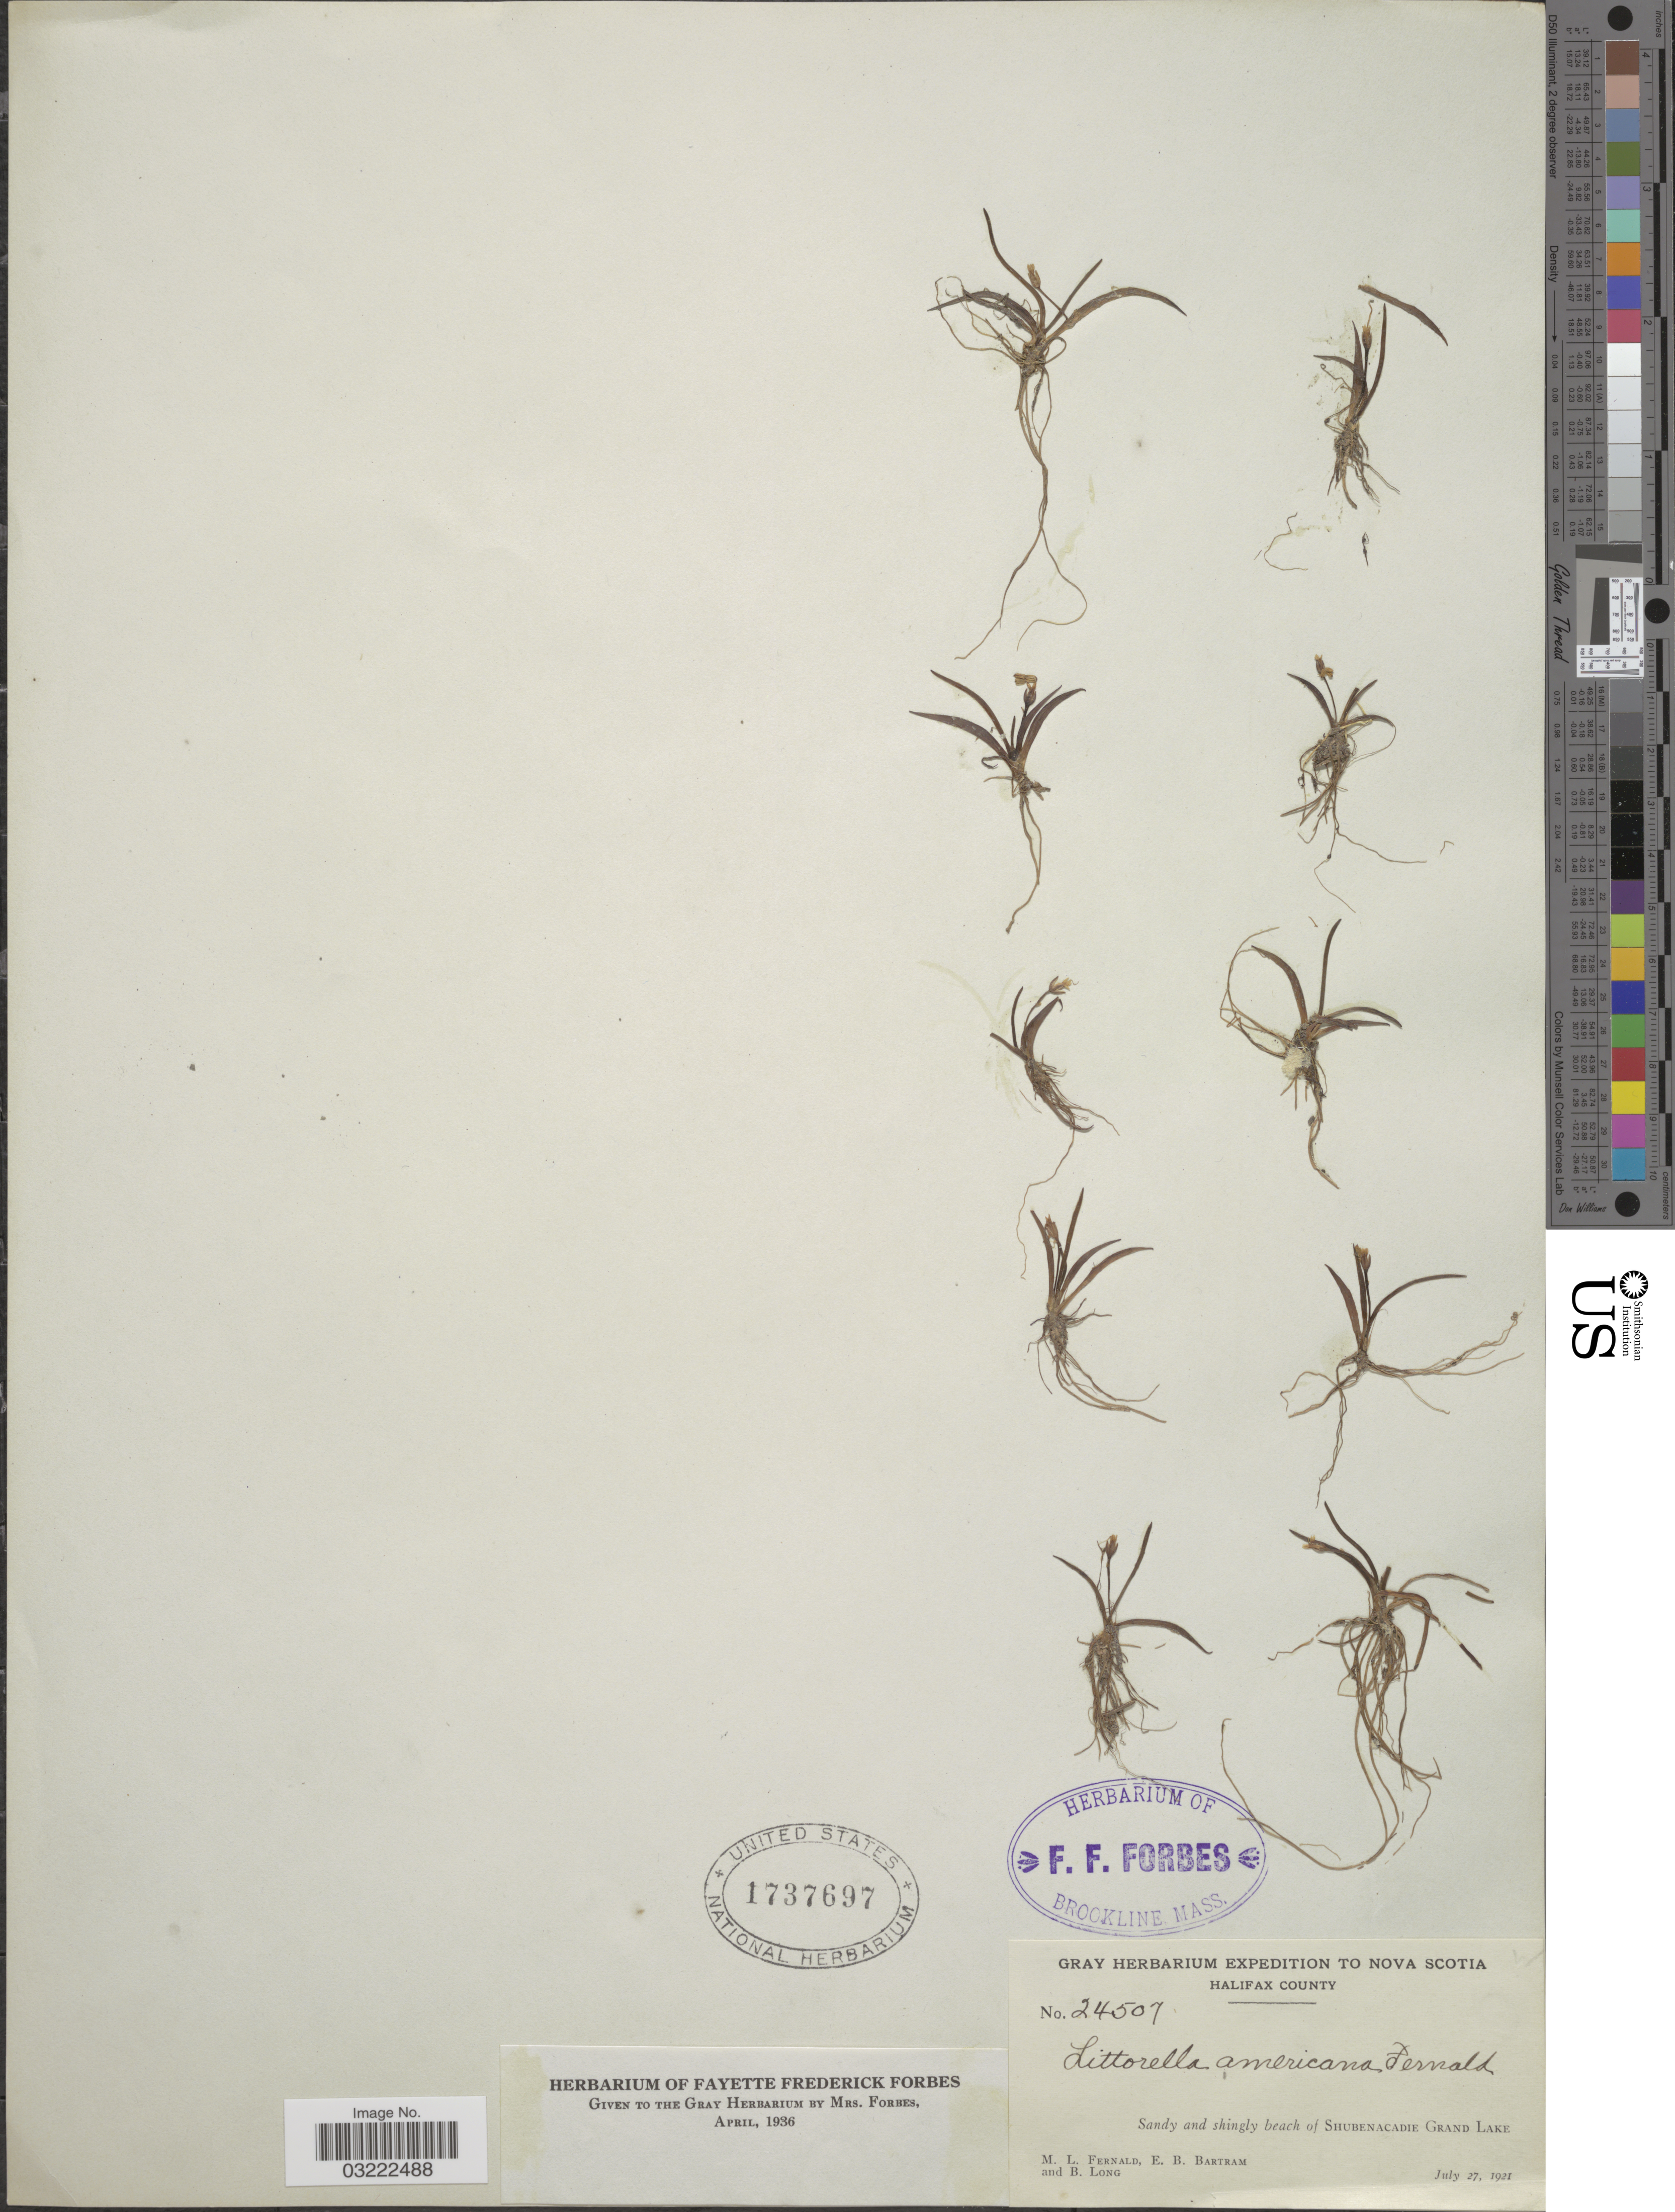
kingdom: Plantae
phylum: Tracheophyta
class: Magnoliopsida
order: Lamiales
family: Plantaginaceae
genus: Littorella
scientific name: Littorella americana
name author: Fernald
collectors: M. L. Fernald, E. B. Bartram & B. Long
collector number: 24507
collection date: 1921-07-27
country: Canada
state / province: Nova Scotia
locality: Halifax County, Sandy and shingly beach of Shubenacadie Grand Lake.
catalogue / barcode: US 1737697